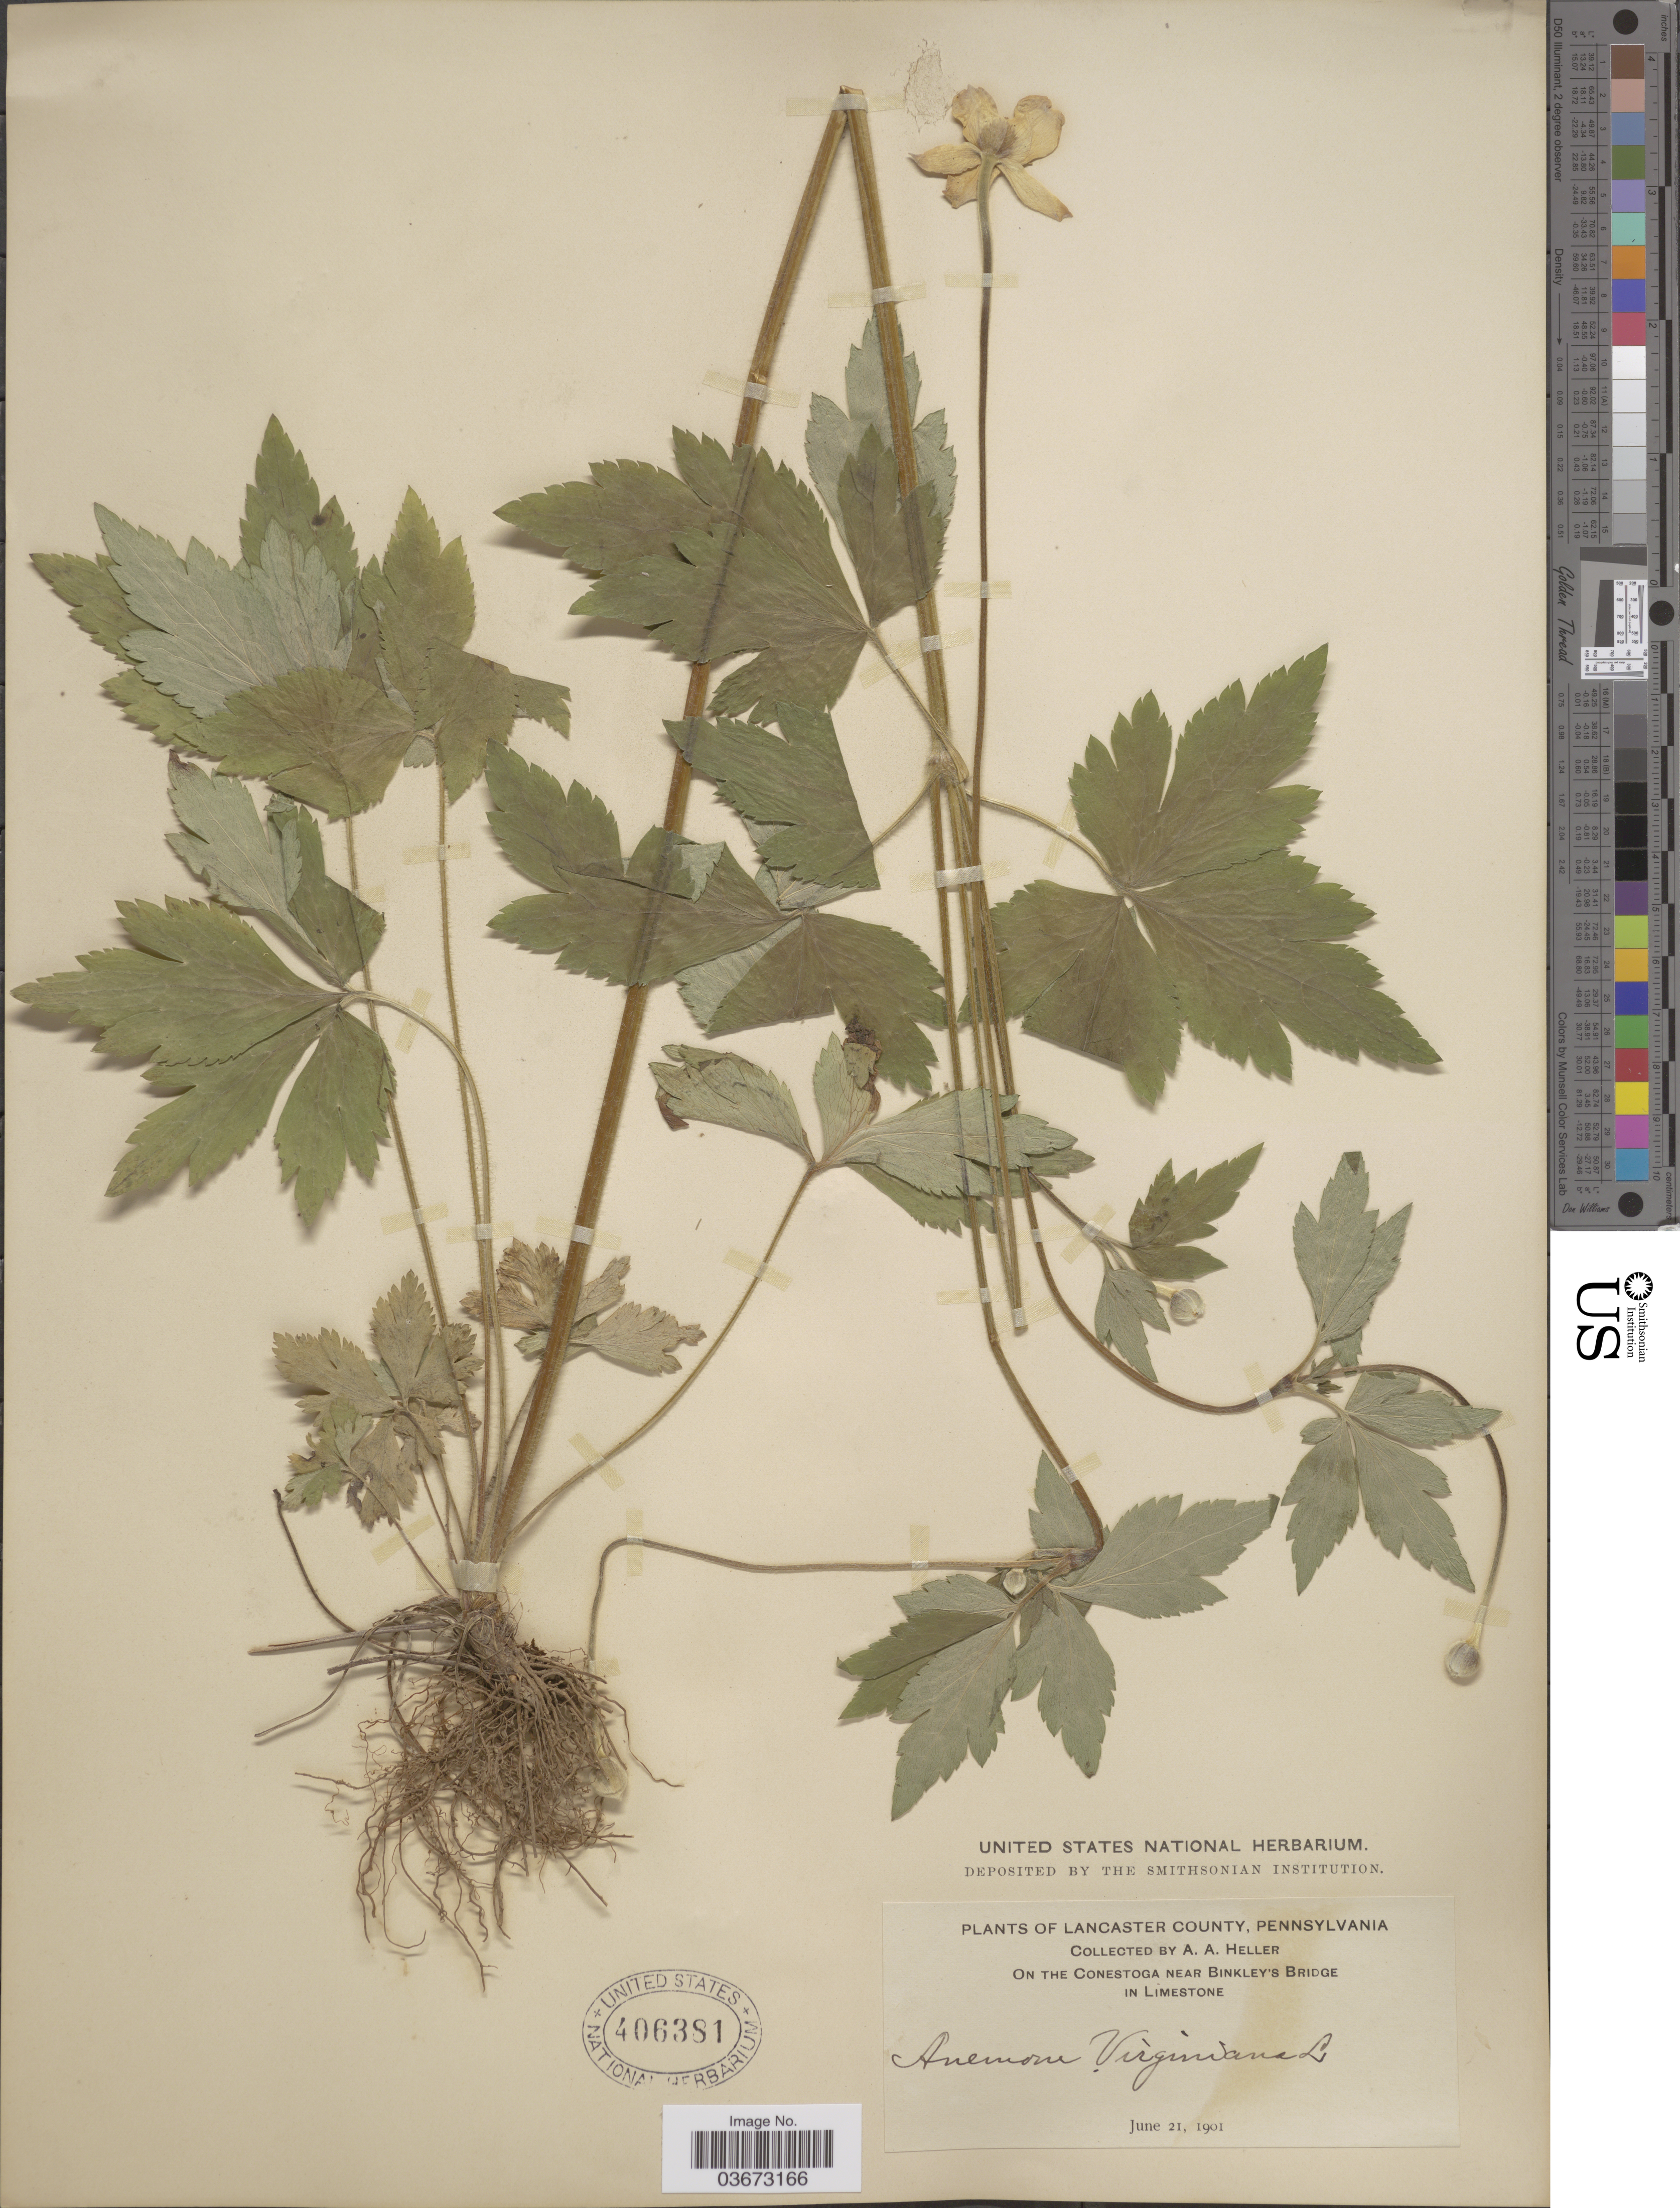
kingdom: Plantae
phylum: Tracheophyta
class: Magnoliopsida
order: Ranunculales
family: Ranunculaceae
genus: Anemone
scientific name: Anemone virginiana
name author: L.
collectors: A. A. Heller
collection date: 1901-06-21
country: United States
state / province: Pennsylvania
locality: Lancaster County. On the Conestoga near Binkley's Bridge in Limestone.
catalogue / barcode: US 406381